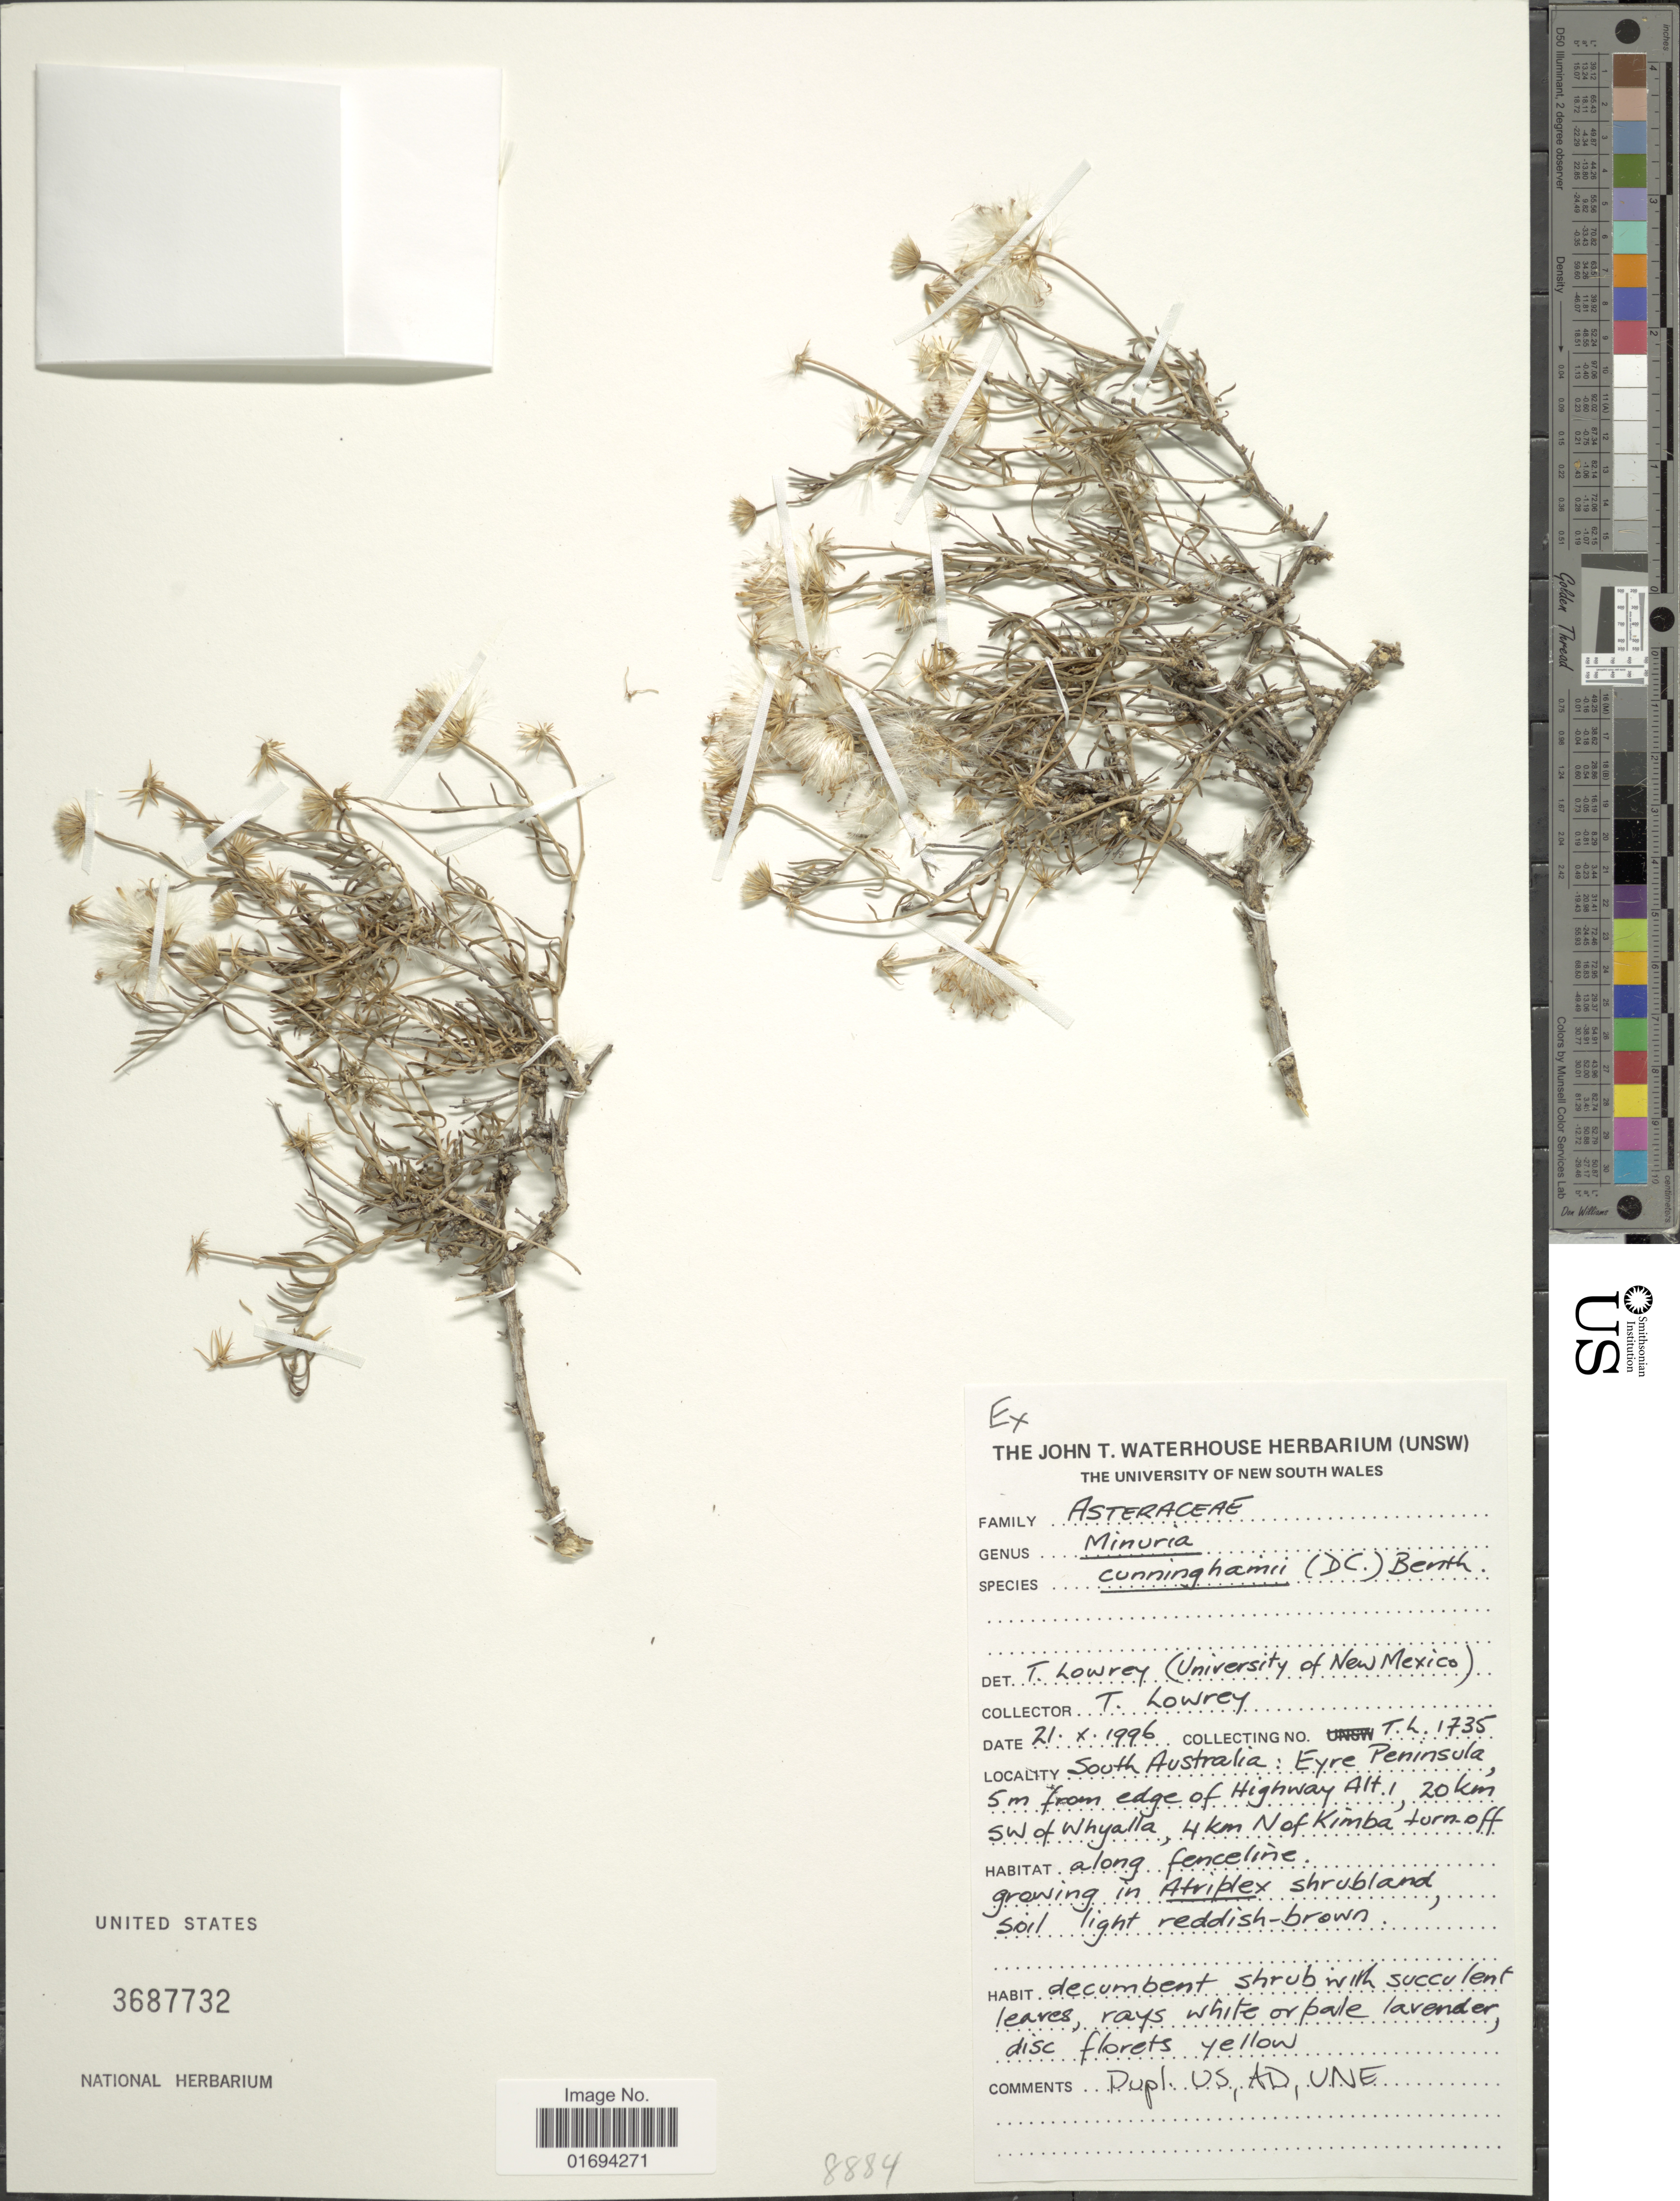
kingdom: Plantae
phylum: Tracheophyta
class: Magnoliopsida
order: Asterales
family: Asteraceae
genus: Minuria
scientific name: Minuria cunninghamii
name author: (DC.) Benth.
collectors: T. Lowrey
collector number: TL1735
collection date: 1996-10-21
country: Australia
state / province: South Australia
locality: Eyre Peninsula, 5m from edge of Highway, 20 km SW of Whyalla. 4 km N of Kimba turnoff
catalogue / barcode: US 3687732